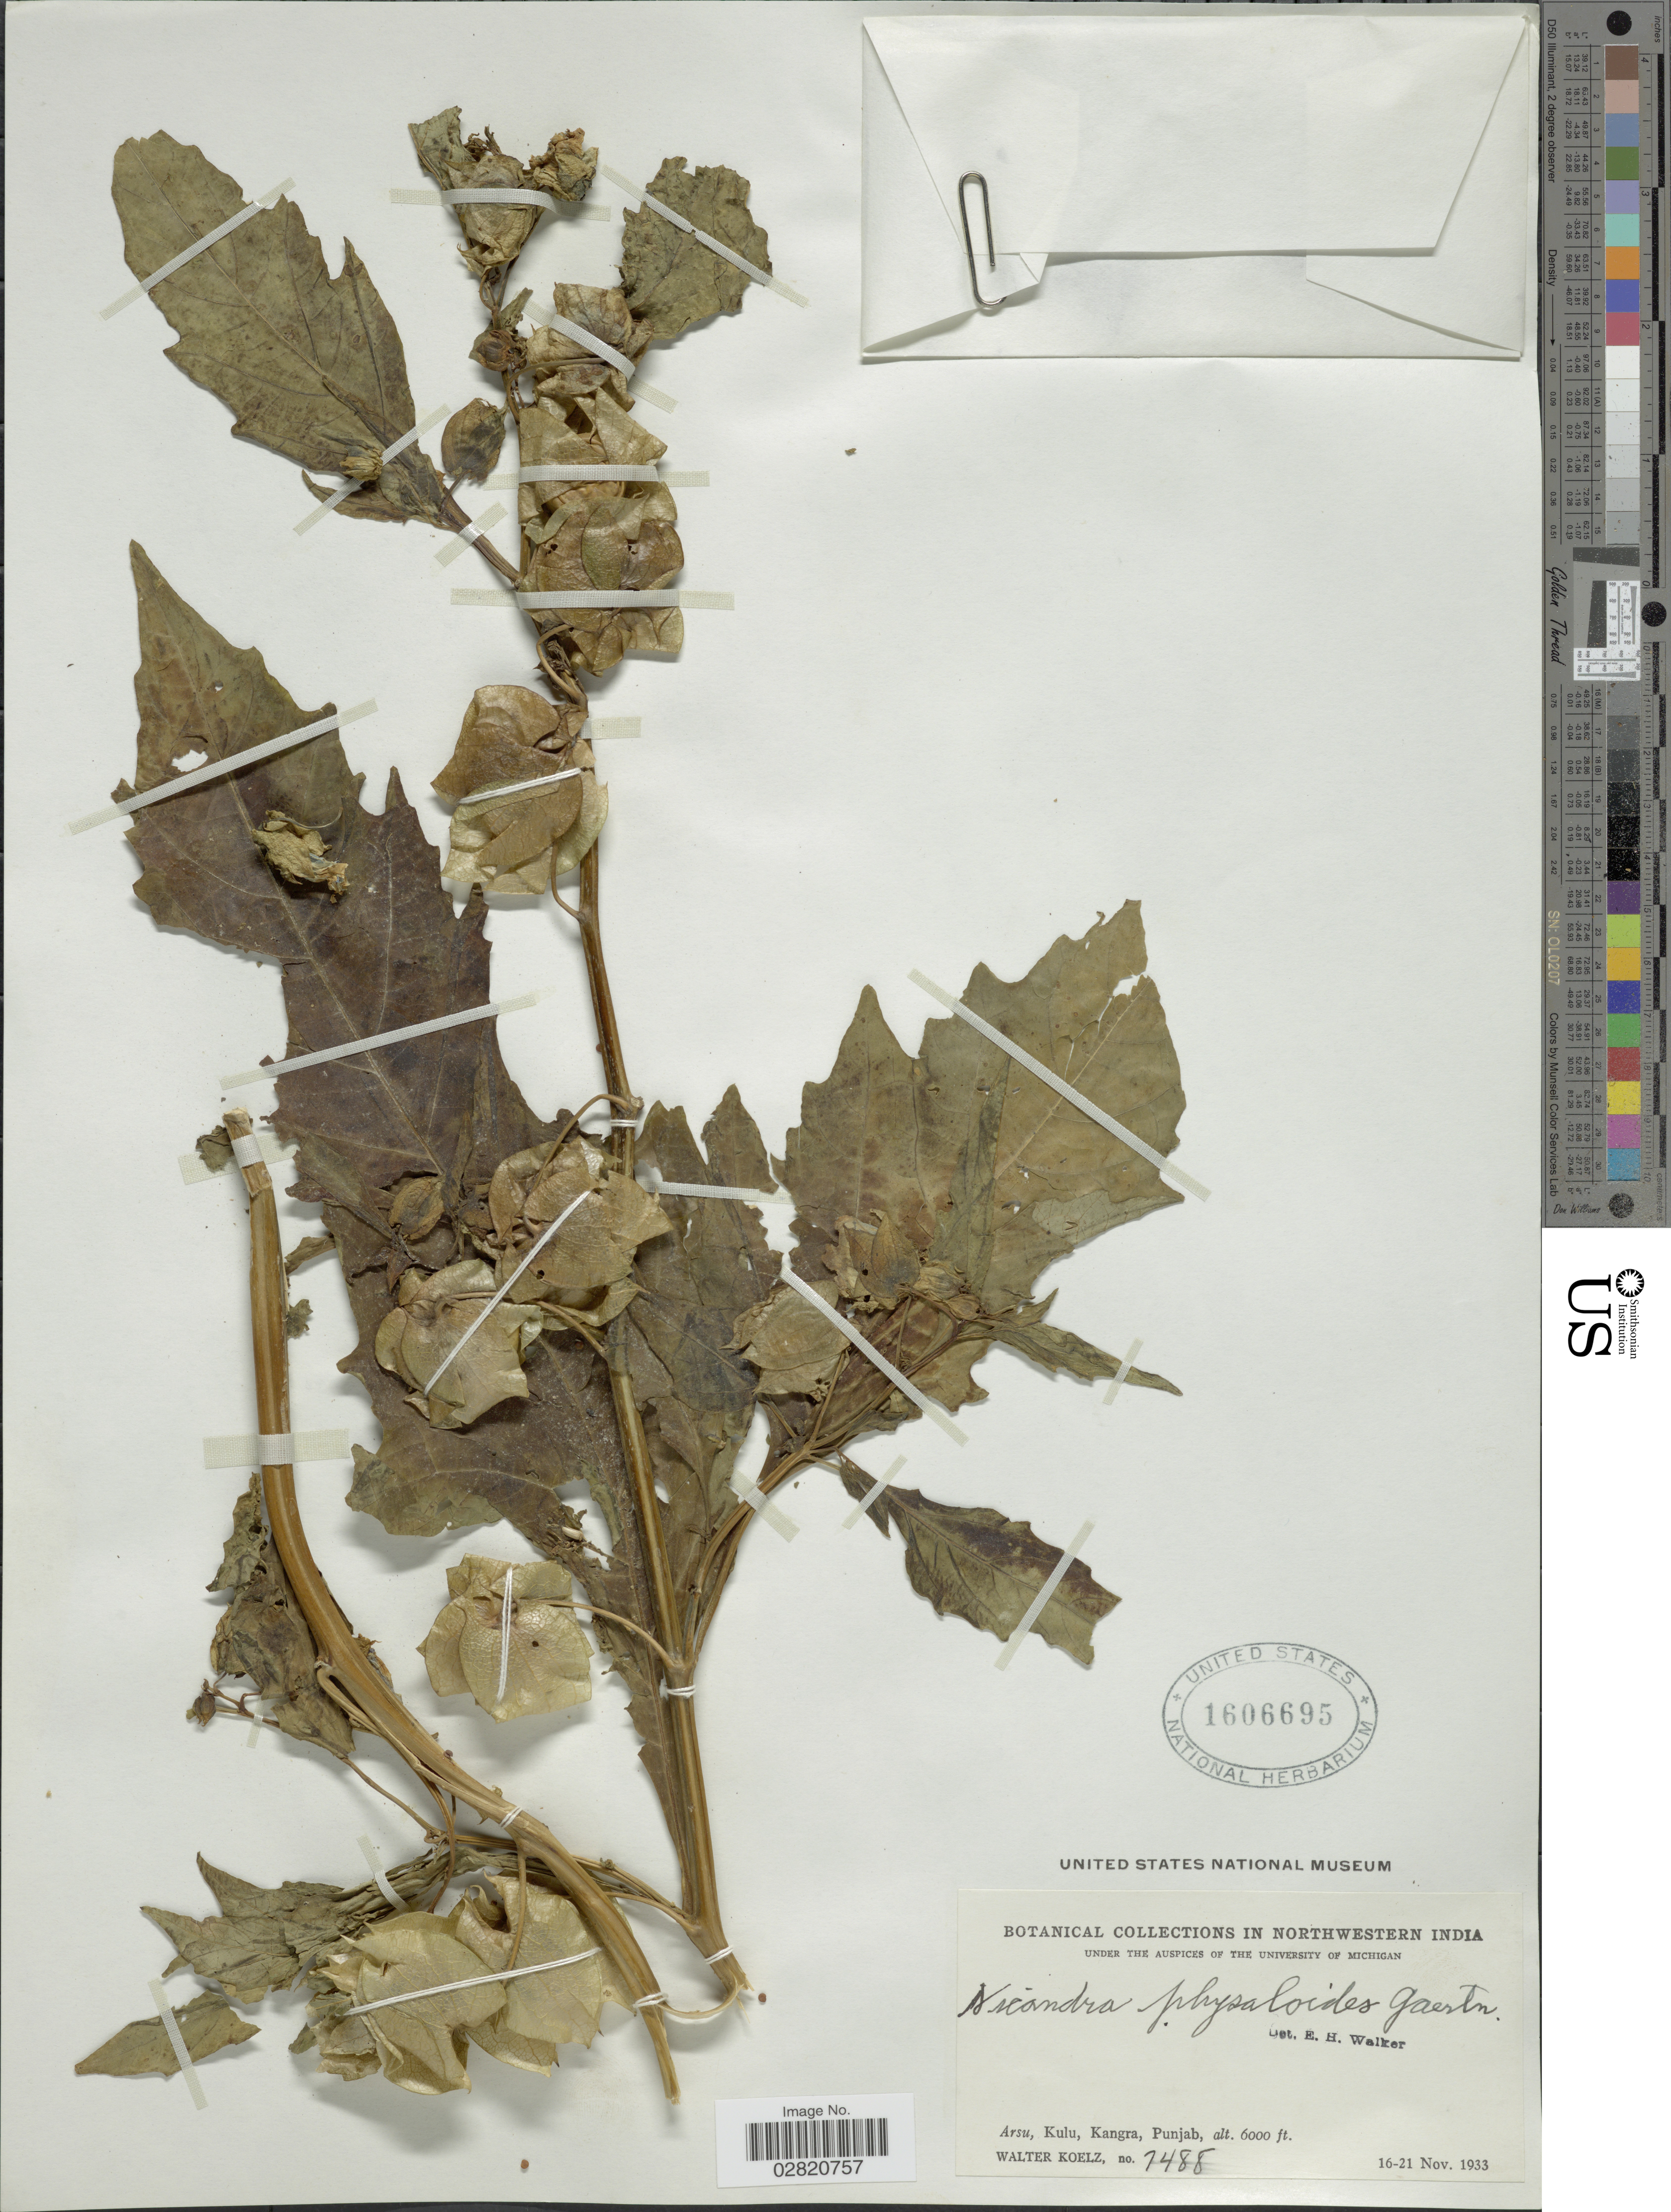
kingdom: Plantae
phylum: Tracheophyta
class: Magnoliopsida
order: Solanales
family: Solanaceae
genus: Nicandra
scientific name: Nicandra physalodes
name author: (L.) Gaertn.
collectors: W. N. Koelz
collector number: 7488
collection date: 1933-11-16/1933-11-21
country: India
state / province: Himachal Pradesh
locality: Northwestern India. Arsu, Kulu, Kangra.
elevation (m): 1829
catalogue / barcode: US 1606695